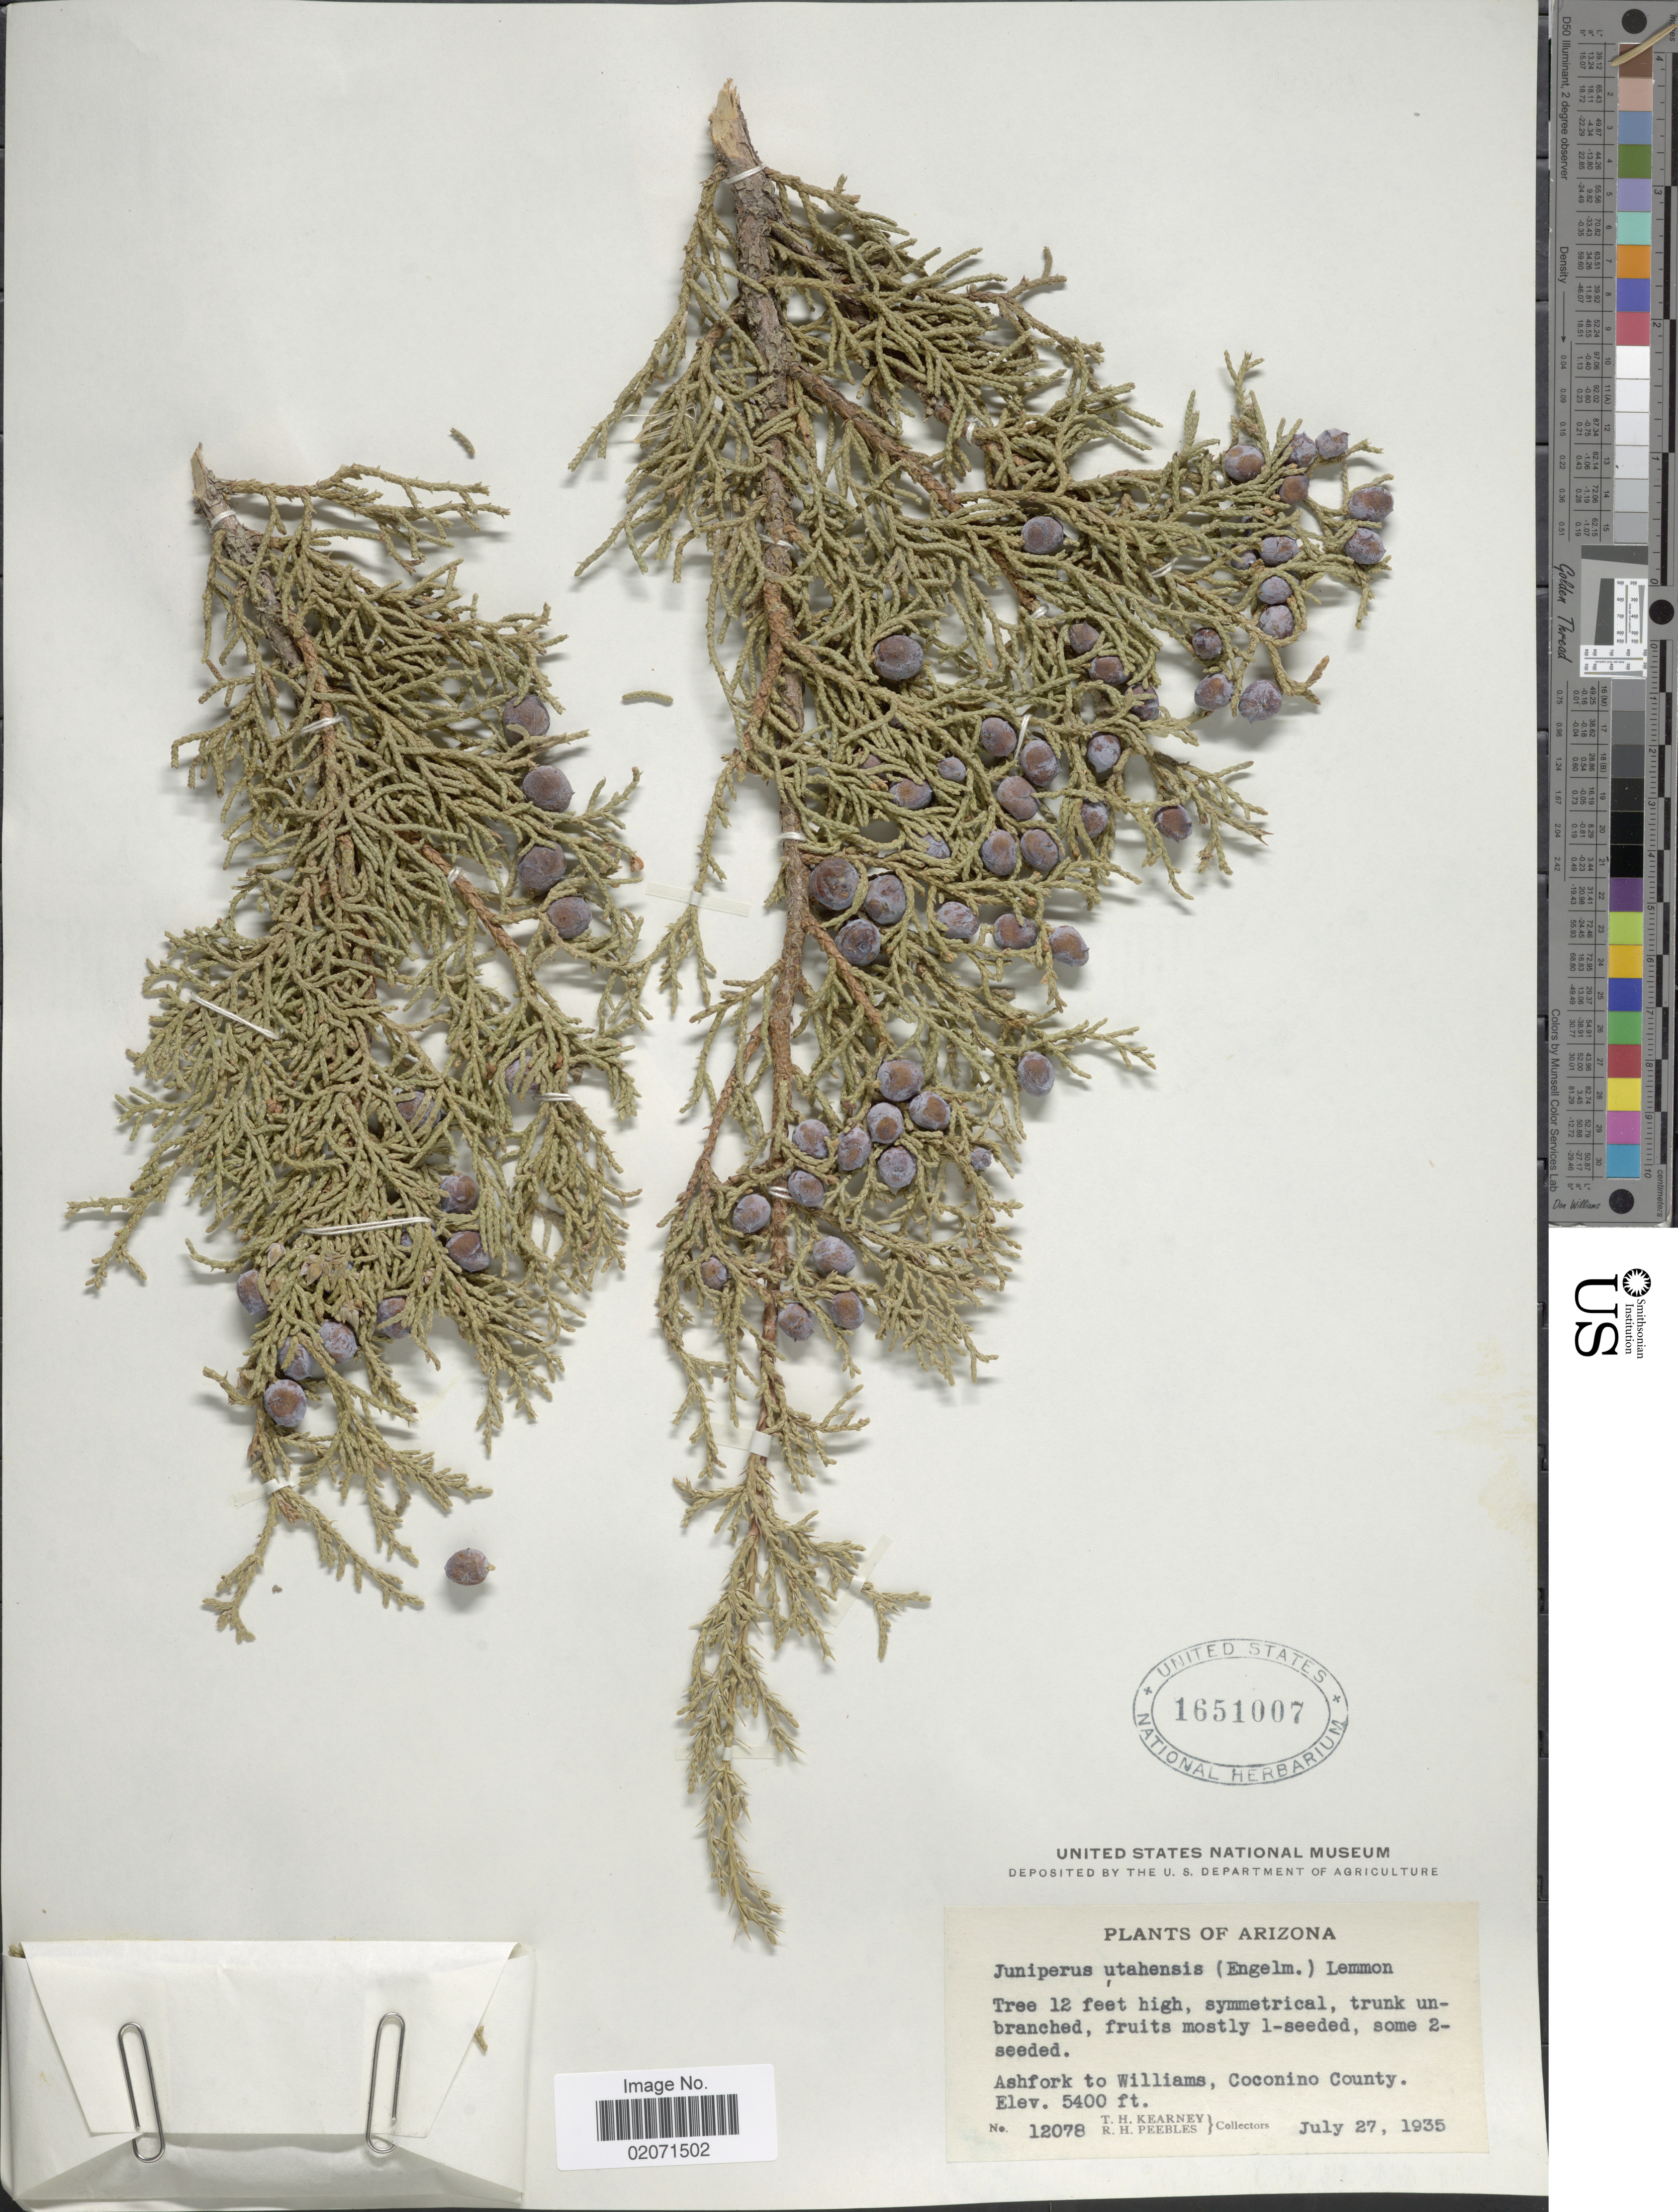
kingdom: Plantae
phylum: Tracheophyta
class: Pinopsida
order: Pinales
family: Cupressaceae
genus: Juniperus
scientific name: Juniperus osteosperma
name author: (Torr.) Little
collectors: T. H. Kearney & R. H. Peebles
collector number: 12078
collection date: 1935-07-27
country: United States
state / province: Arizona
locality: Ashfork to Williams, Coconino County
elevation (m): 1646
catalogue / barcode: US 1651007